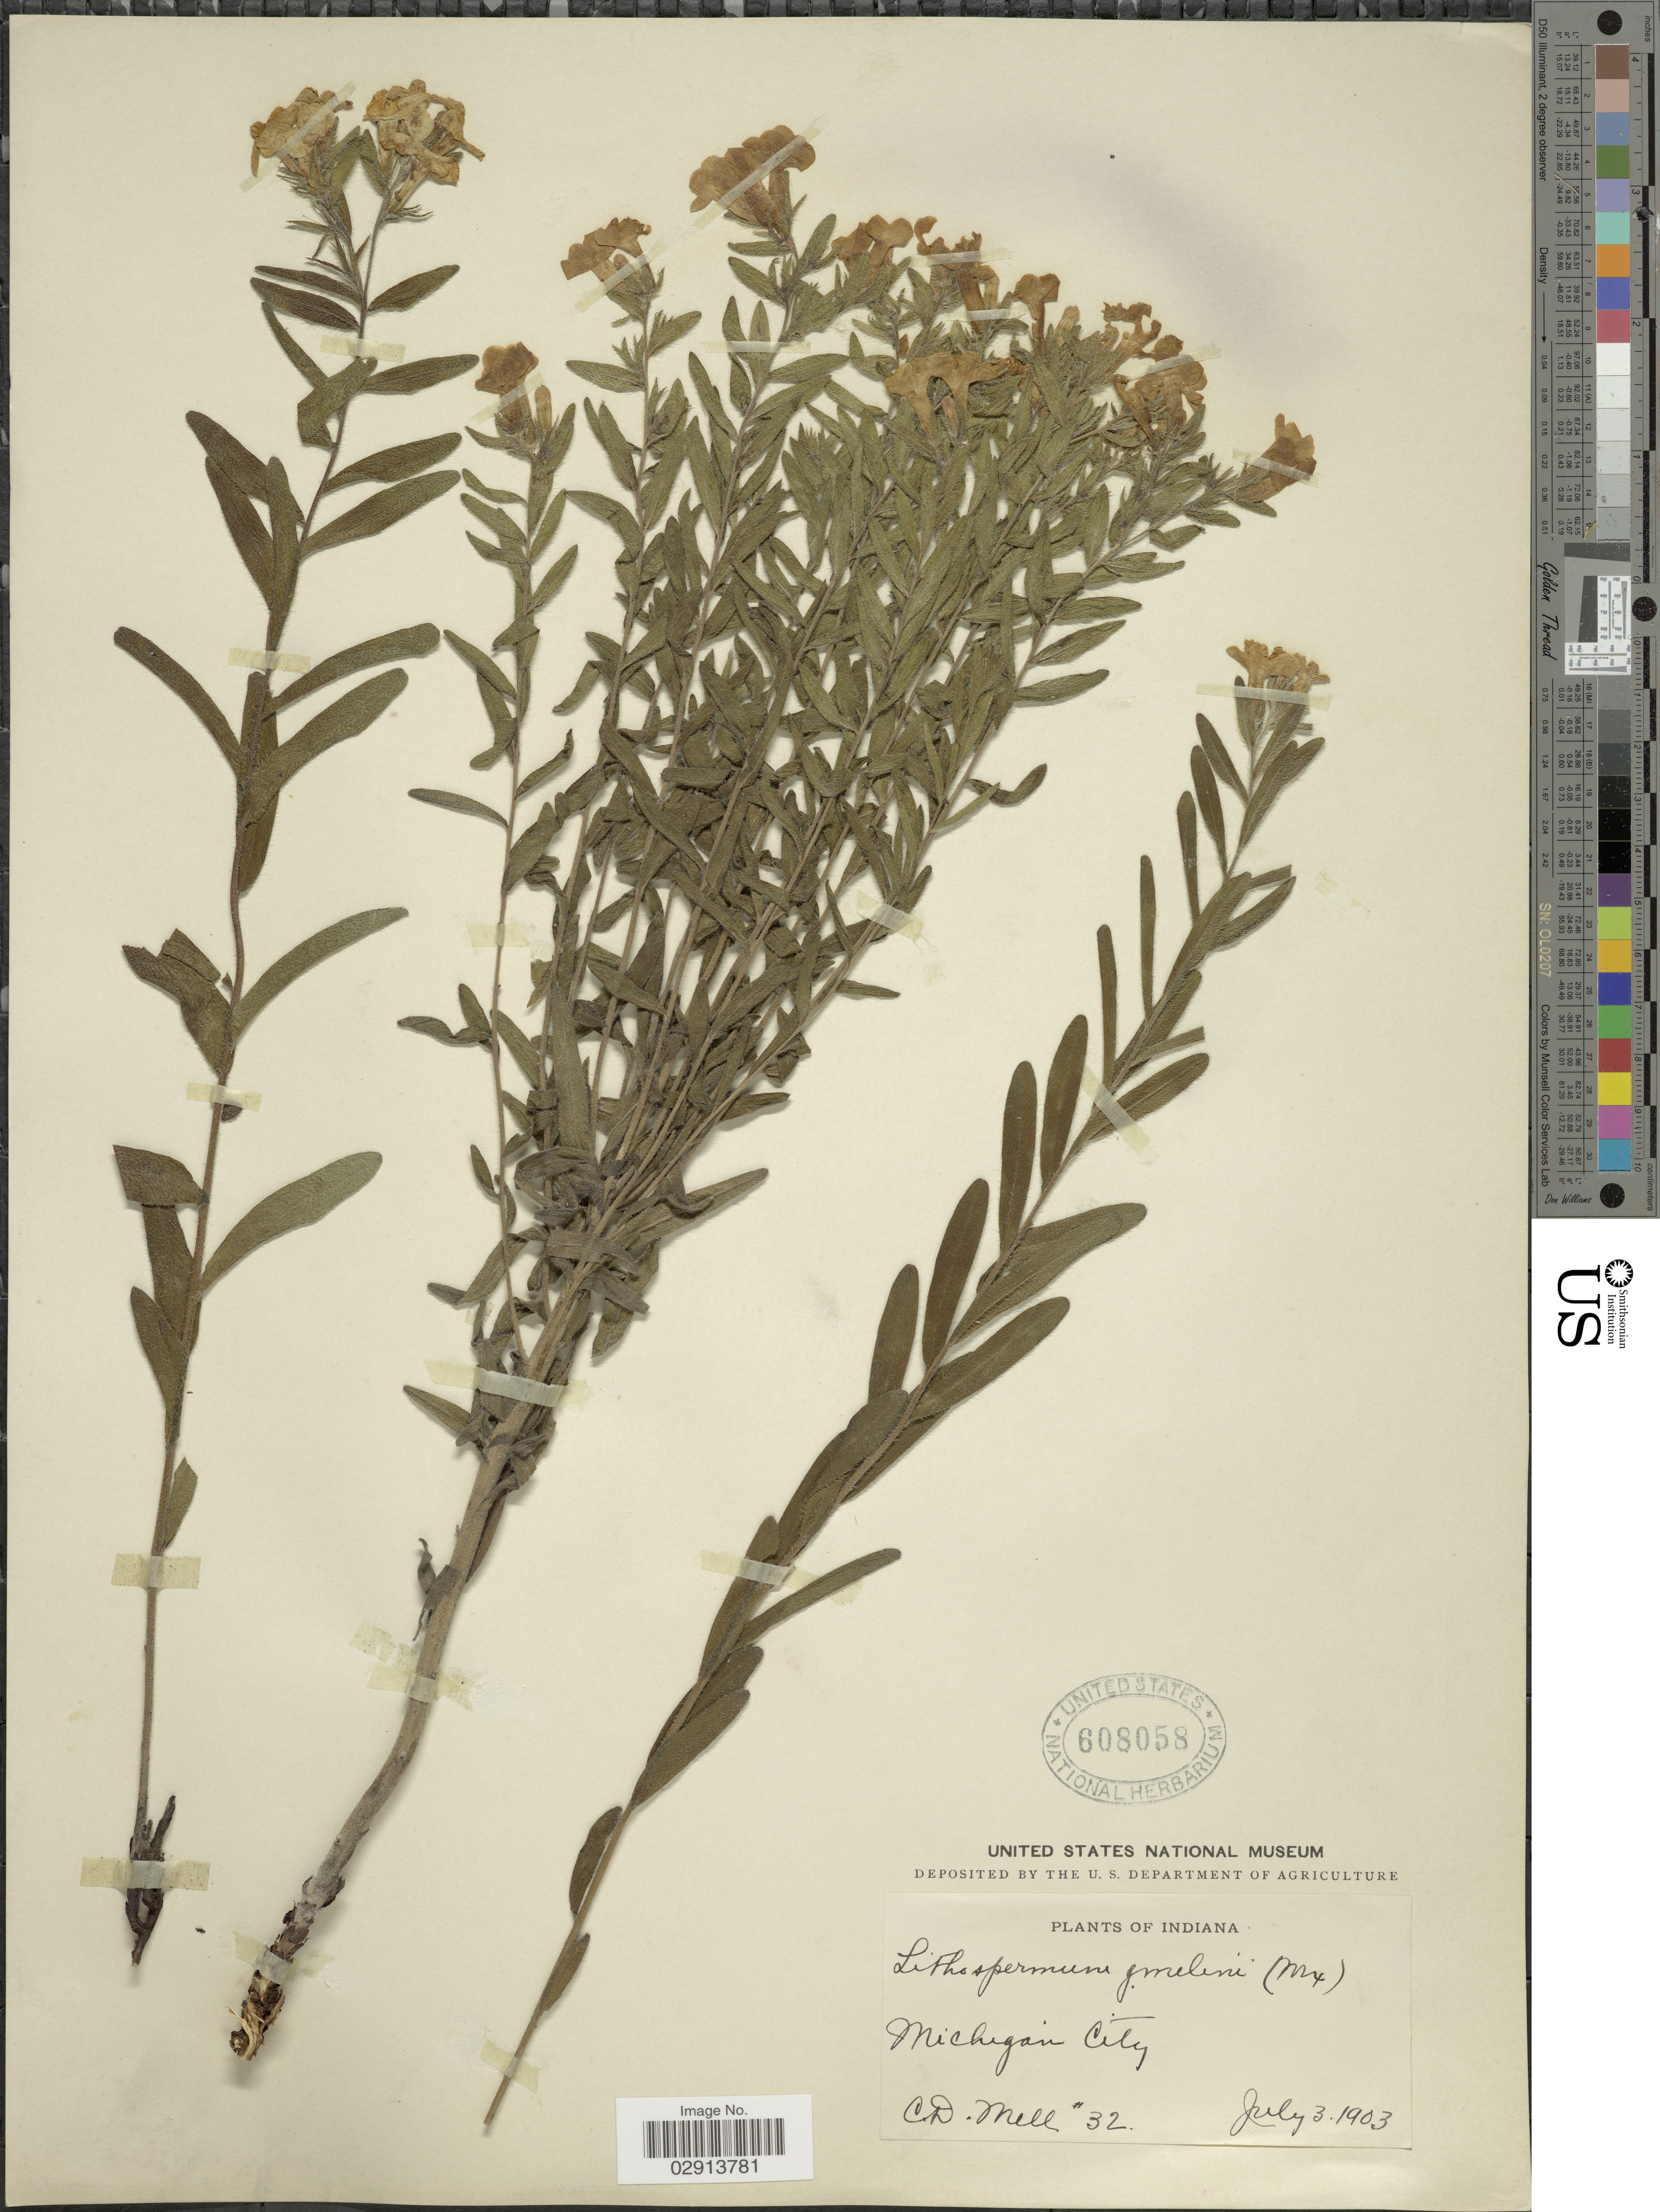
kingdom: Plantae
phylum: Tracheophyta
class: Magnoliopsida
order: Boraginales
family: Boraginaceae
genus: Lithospermum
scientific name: Lithospermum caroliniense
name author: (J.F. Gmel.) MacMill.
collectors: C. D. Mell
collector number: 32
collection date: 1903-07-03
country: United States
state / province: Indiana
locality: Michigan City.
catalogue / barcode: US 608058